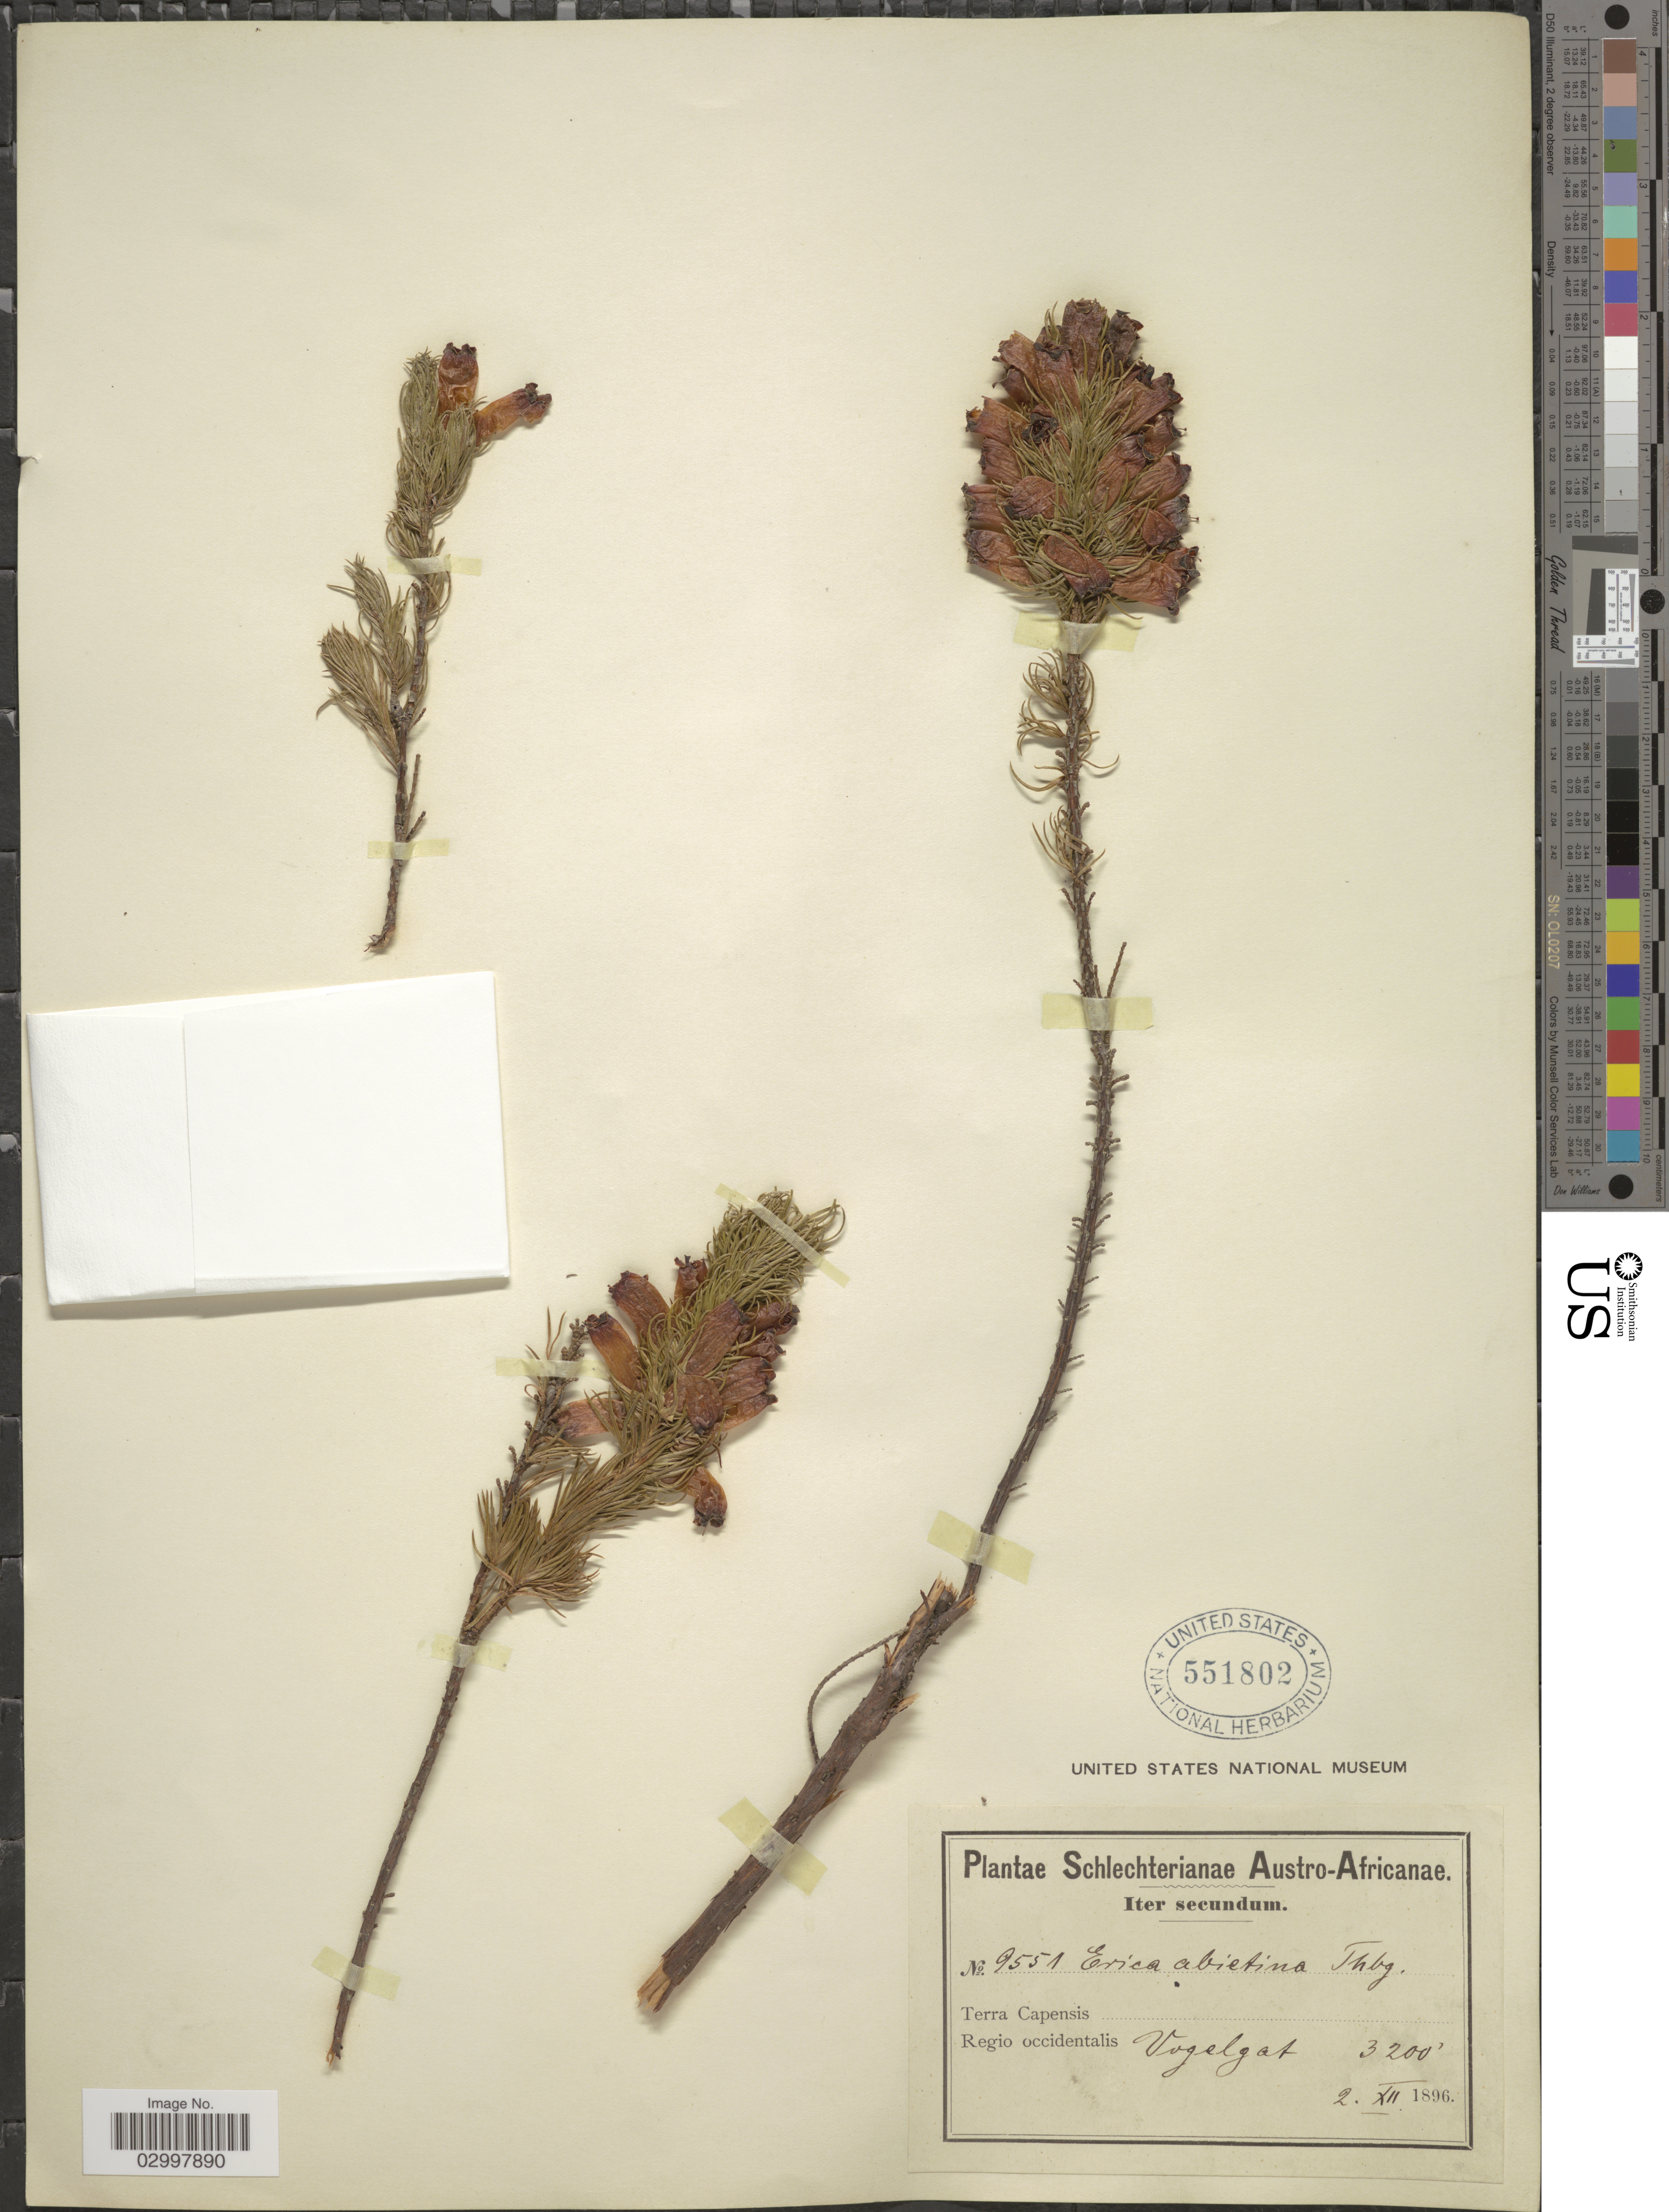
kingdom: Plantae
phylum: Tracheophyta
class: Magnoliopsida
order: Ericales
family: Ericaceae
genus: Erica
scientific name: Erica abietina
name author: L.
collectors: Schlechter, --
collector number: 9551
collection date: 1896-12-02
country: South Africa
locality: Austro-Africanae. Terra Capensis. Regio occidentalis. Vogelgat.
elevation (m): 975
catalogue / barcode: US 551802